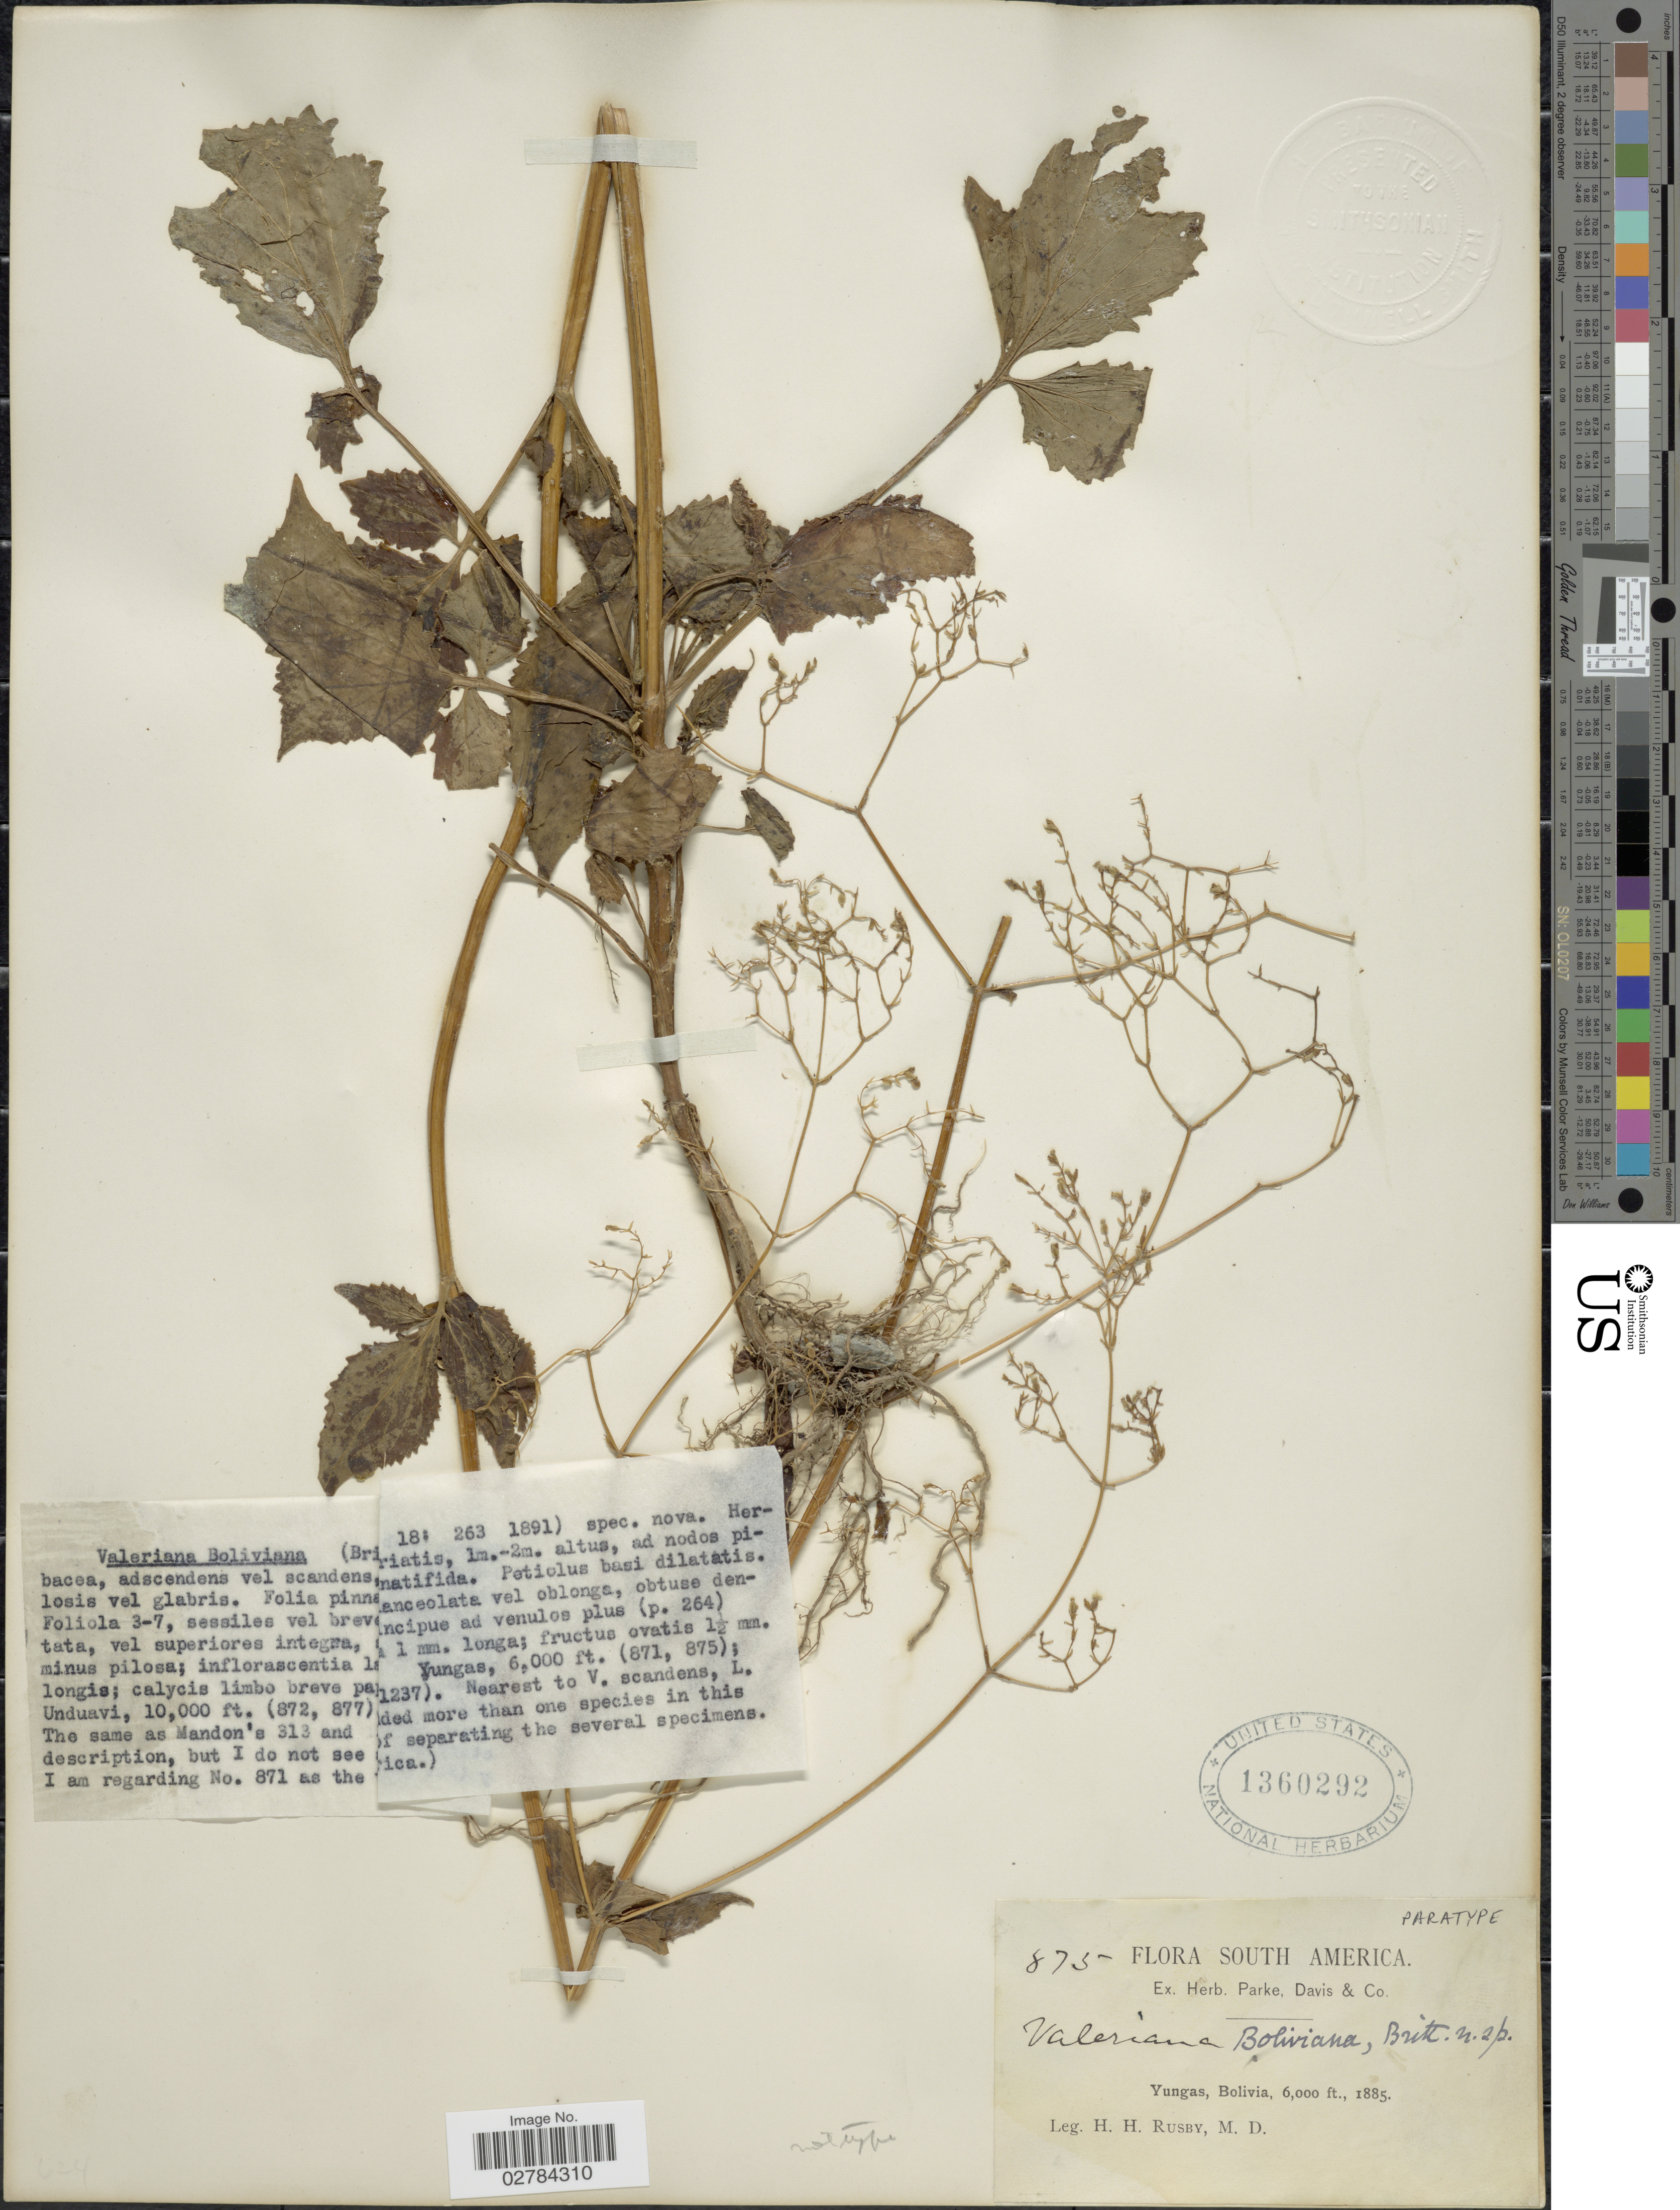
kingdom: Plantae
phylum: Tracheophyta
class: Magnoliopsida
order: Dipsacales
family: Caprifoliaceae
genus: Valeriana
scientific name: Valeriana boliviana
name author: Britton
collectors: H. H. Rusby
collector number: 875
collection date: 1885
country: Bolivia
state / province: La Paz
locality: Yungas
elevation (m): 1829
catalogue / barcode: US 1360292